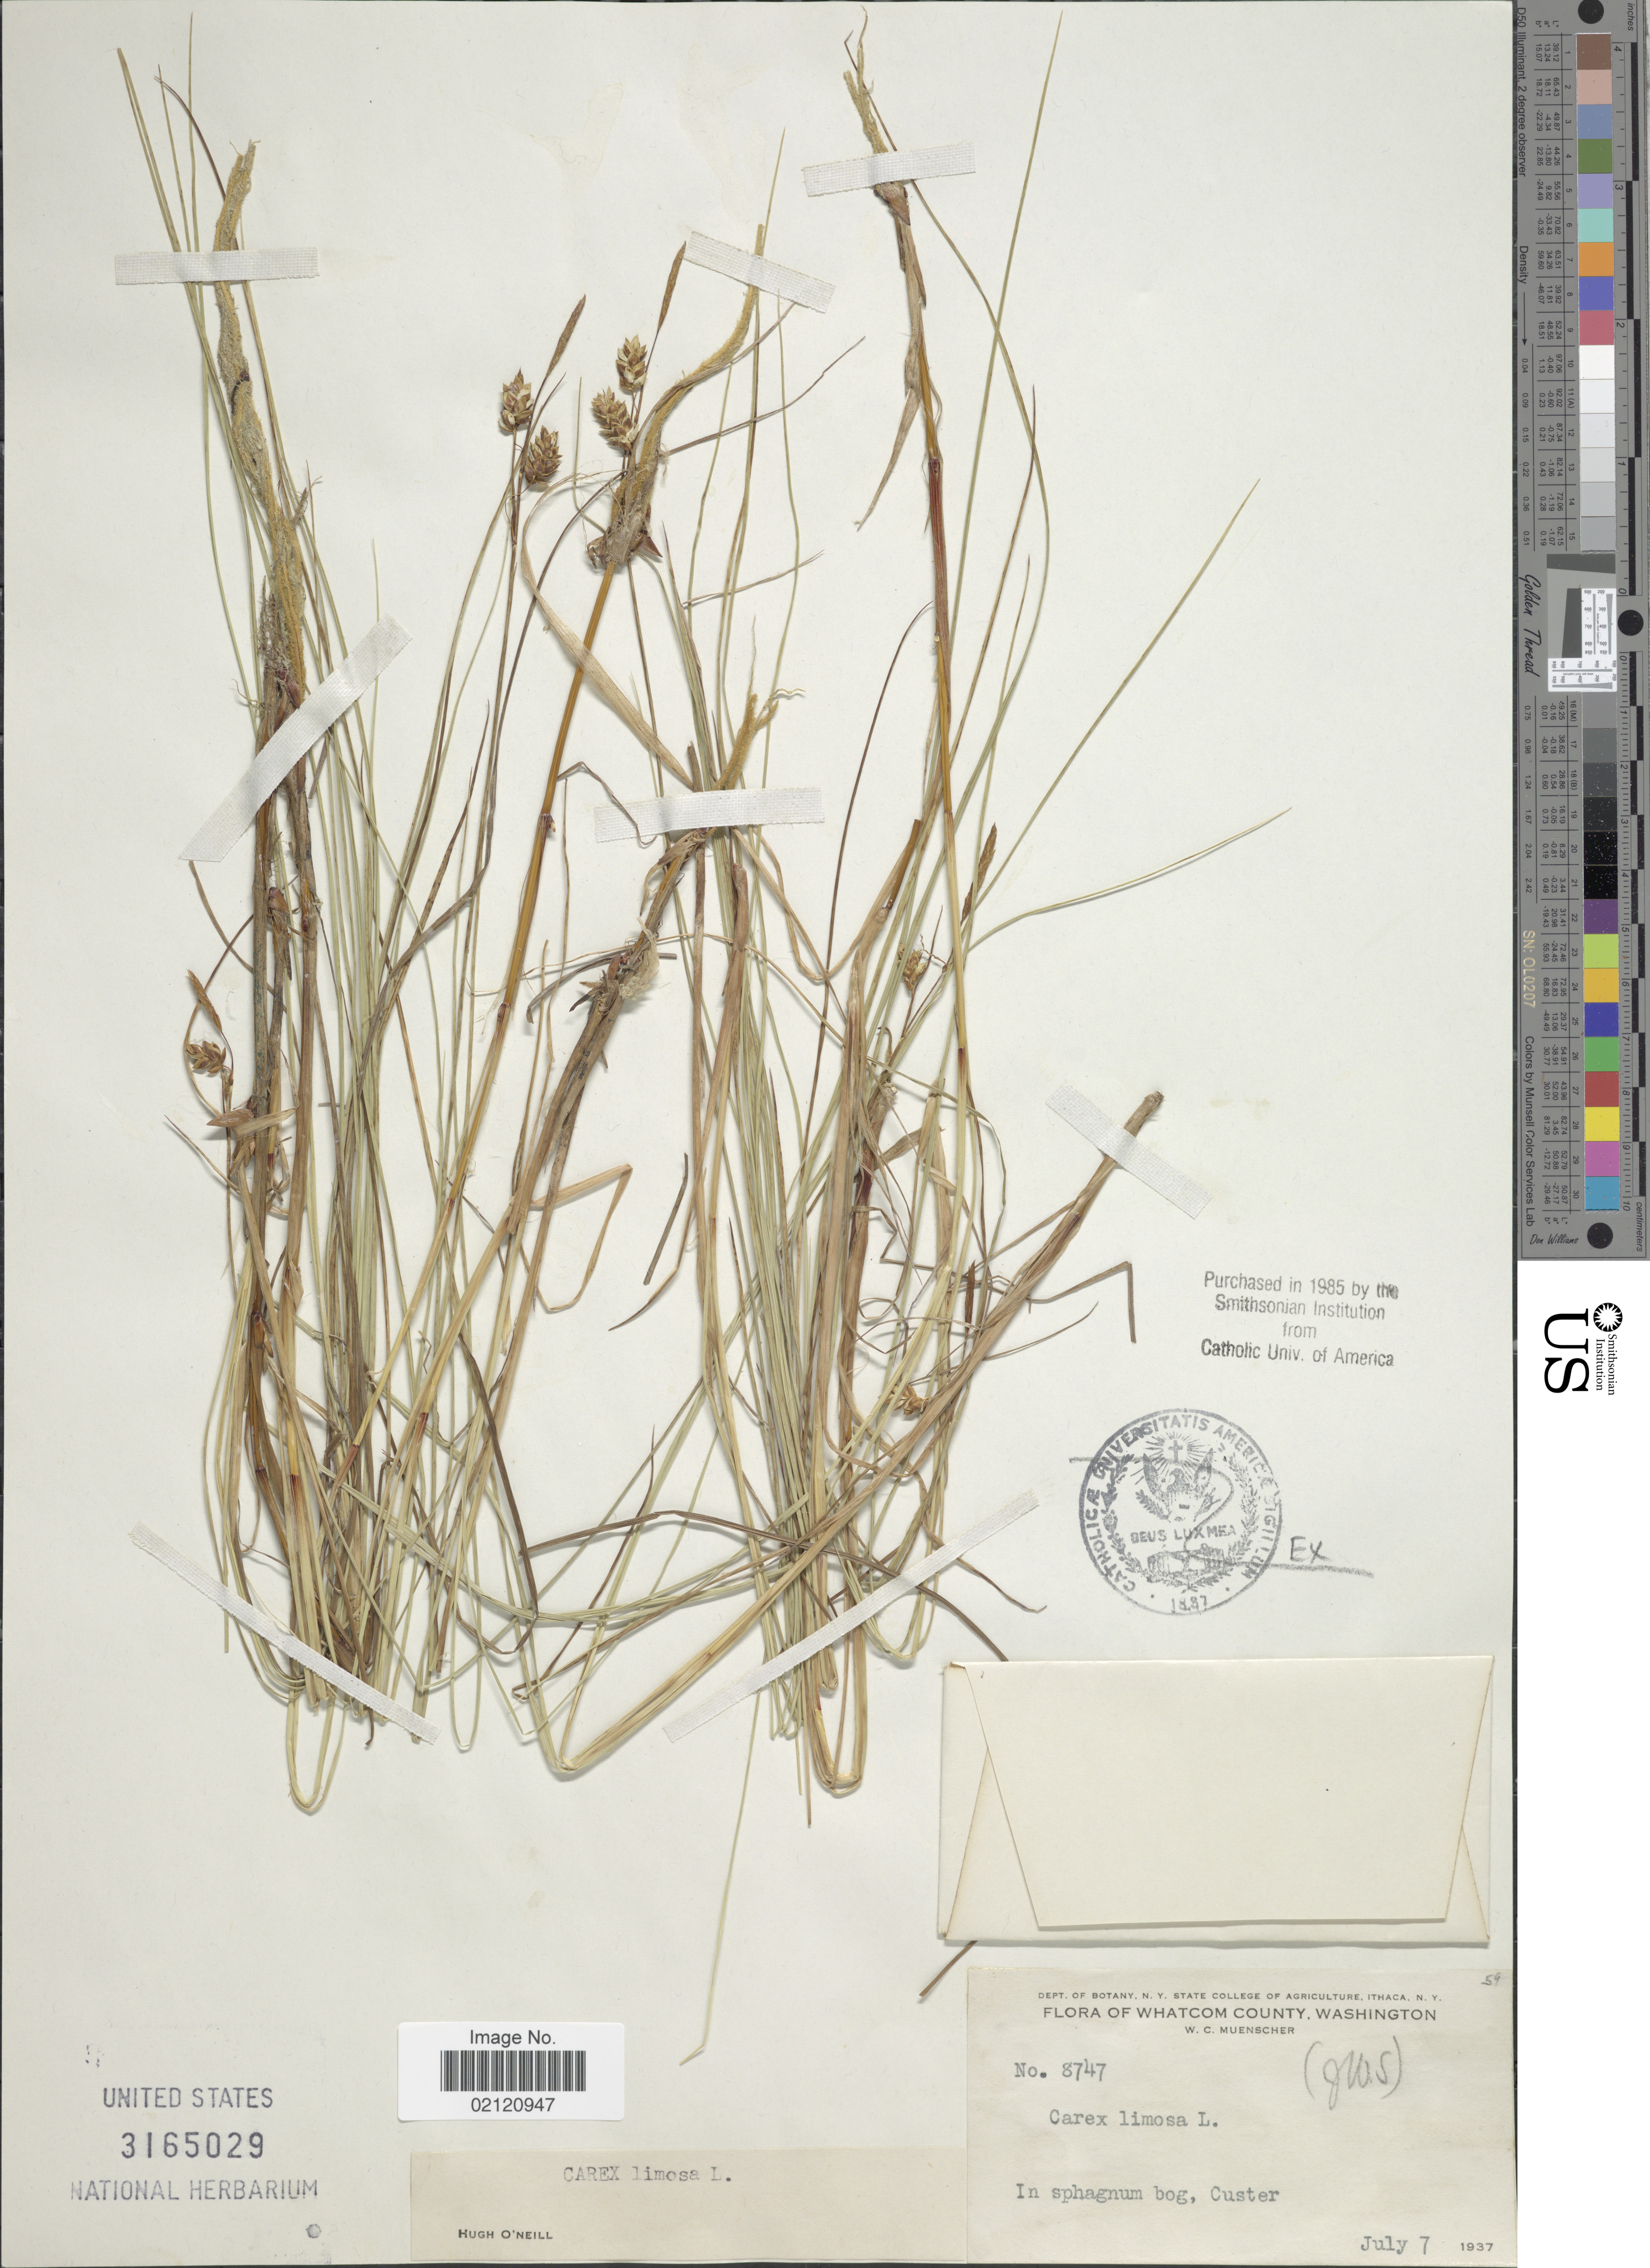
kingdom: Plantae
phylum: Tracheophyta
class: Liliopsida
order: Poales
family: Cyperaceae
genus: Carex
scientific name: Carex limosa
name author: L.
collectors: W. Muenscher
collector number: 8747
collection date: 1937-07-07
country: United States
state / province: Washington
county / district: Whatcom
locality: Whatcom County, Custer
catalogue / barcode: US 3165029